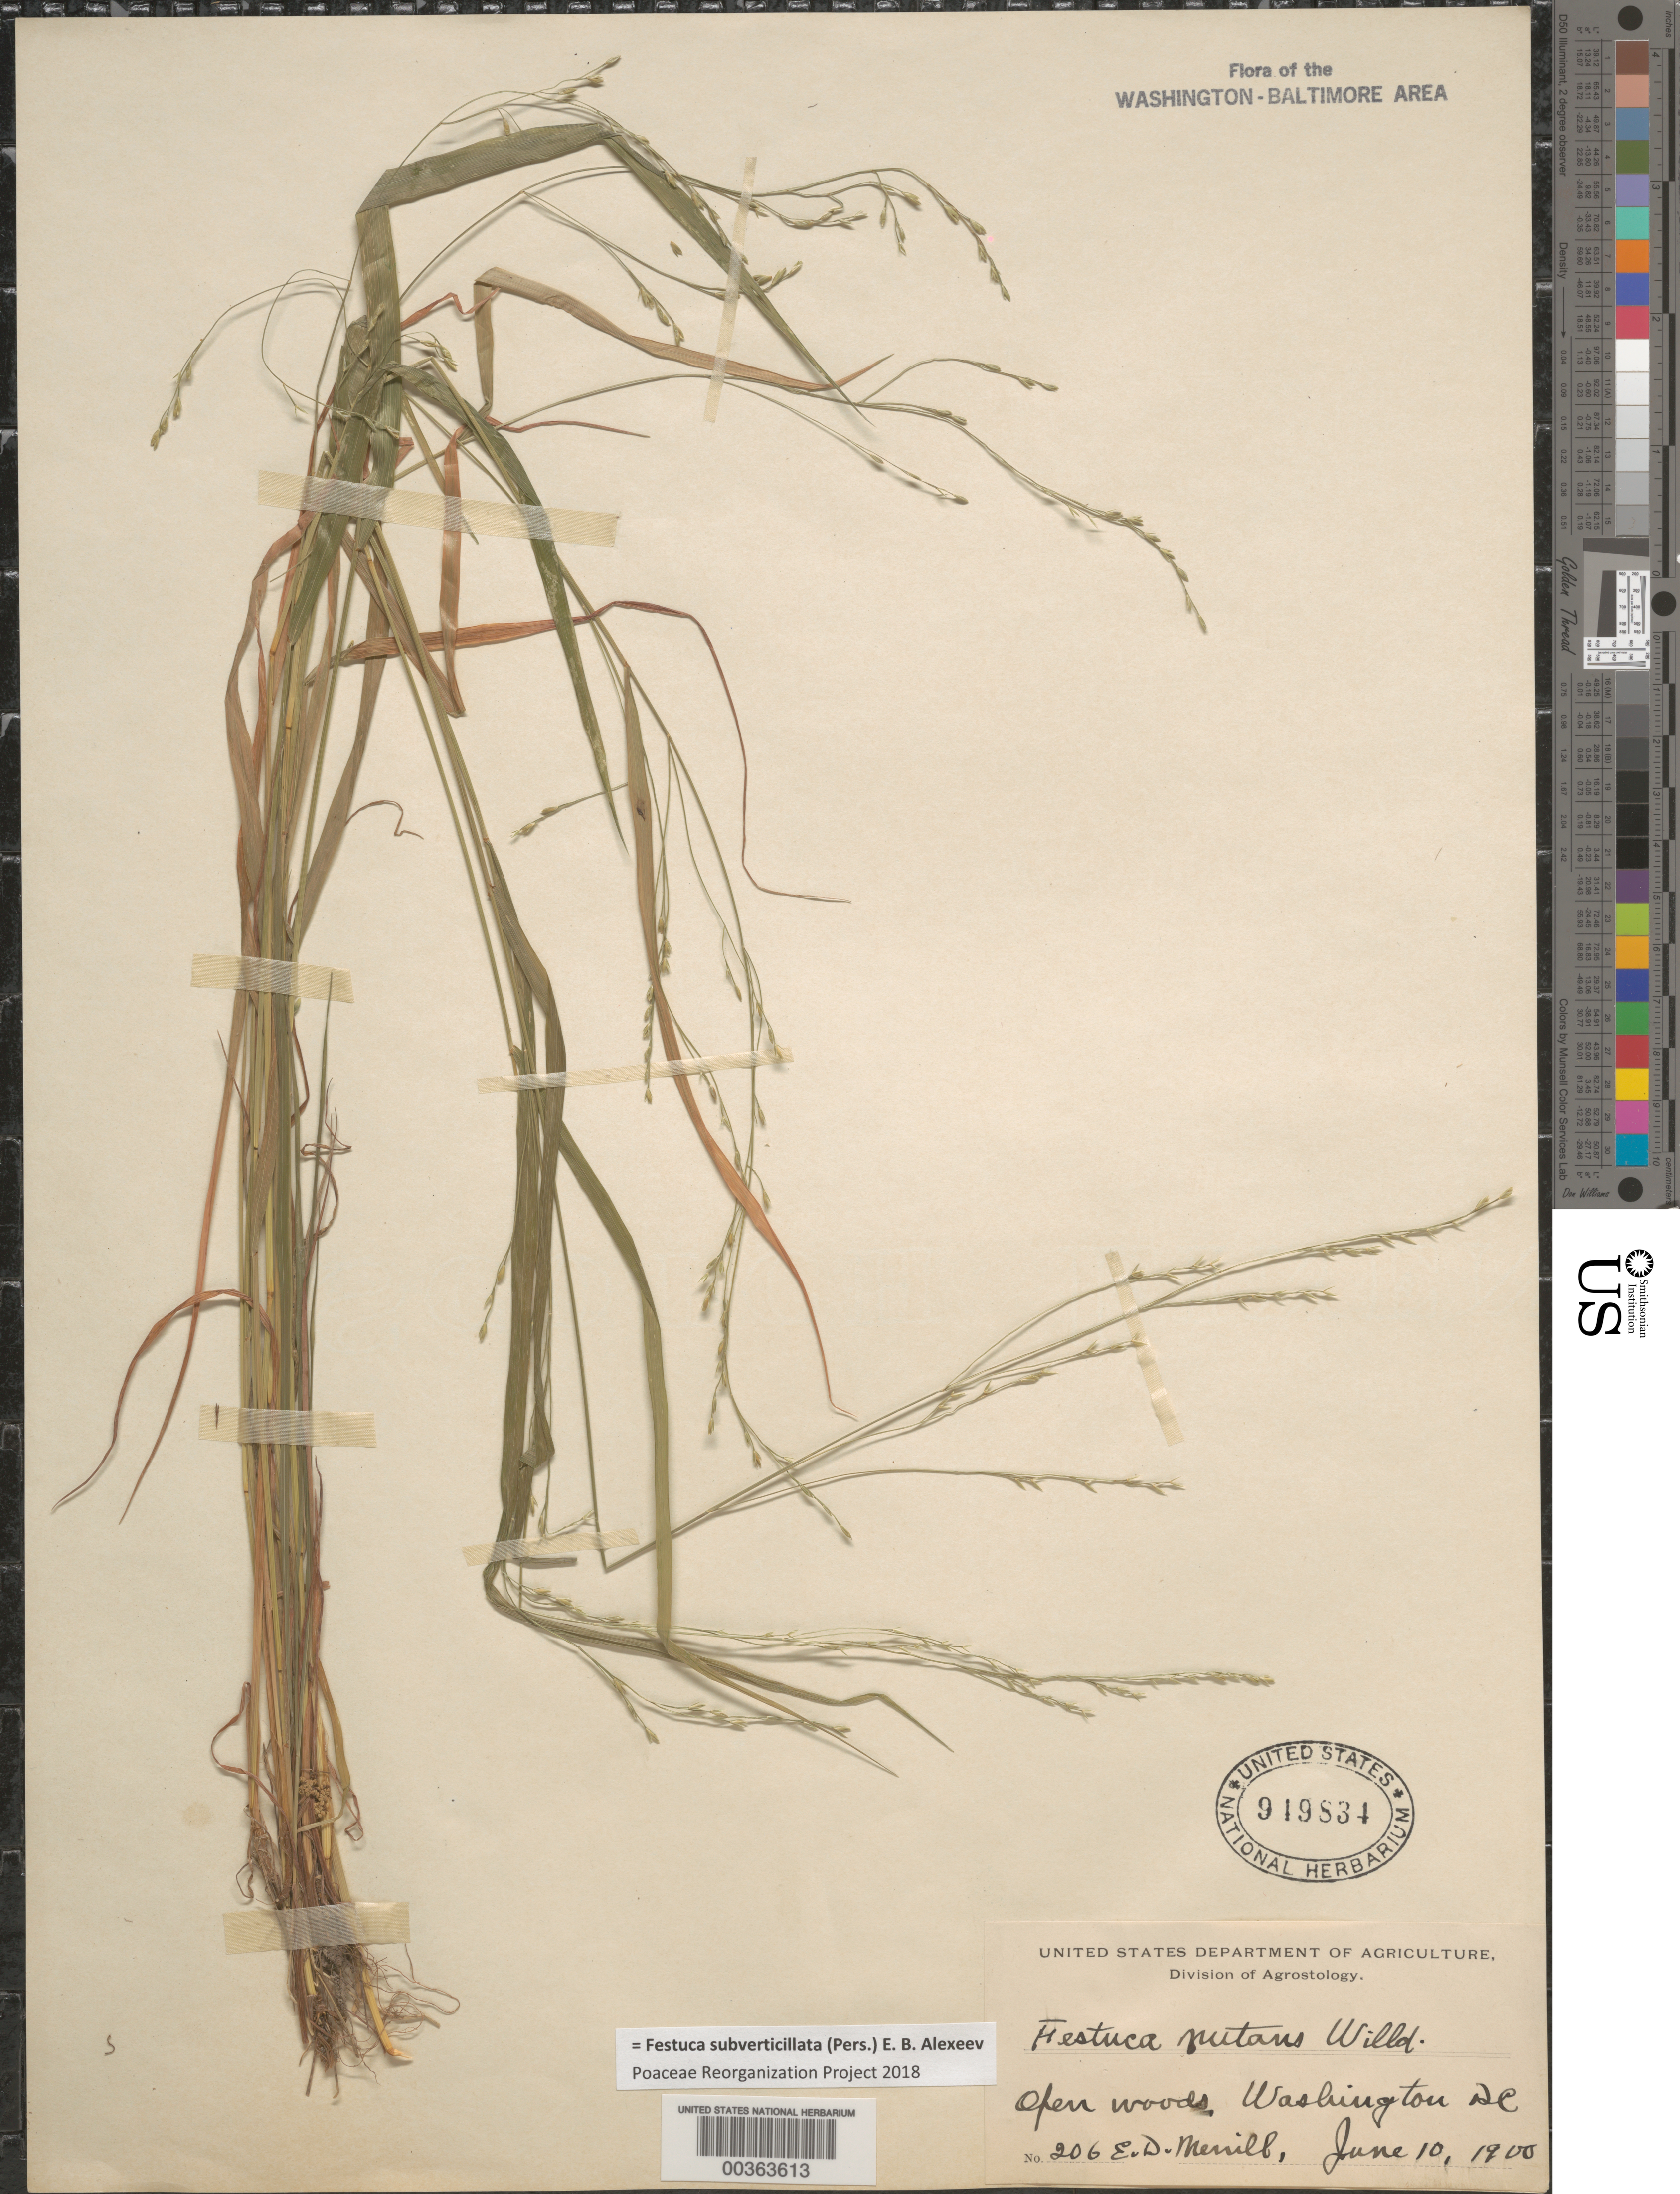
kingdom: Plantae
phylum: Tracheophyta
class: Liliopsida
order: Poales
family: Poaceae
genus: Festuca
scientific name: Festuca subverticillata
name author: (Pers.) E.B. Alexeev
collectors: E. D. Merrill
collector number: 206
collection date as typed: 10 Jun 1900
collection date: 1900-06-10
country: United States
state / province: District of Columbia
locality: Washington DC area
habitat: Open woods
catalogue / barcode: US 949834